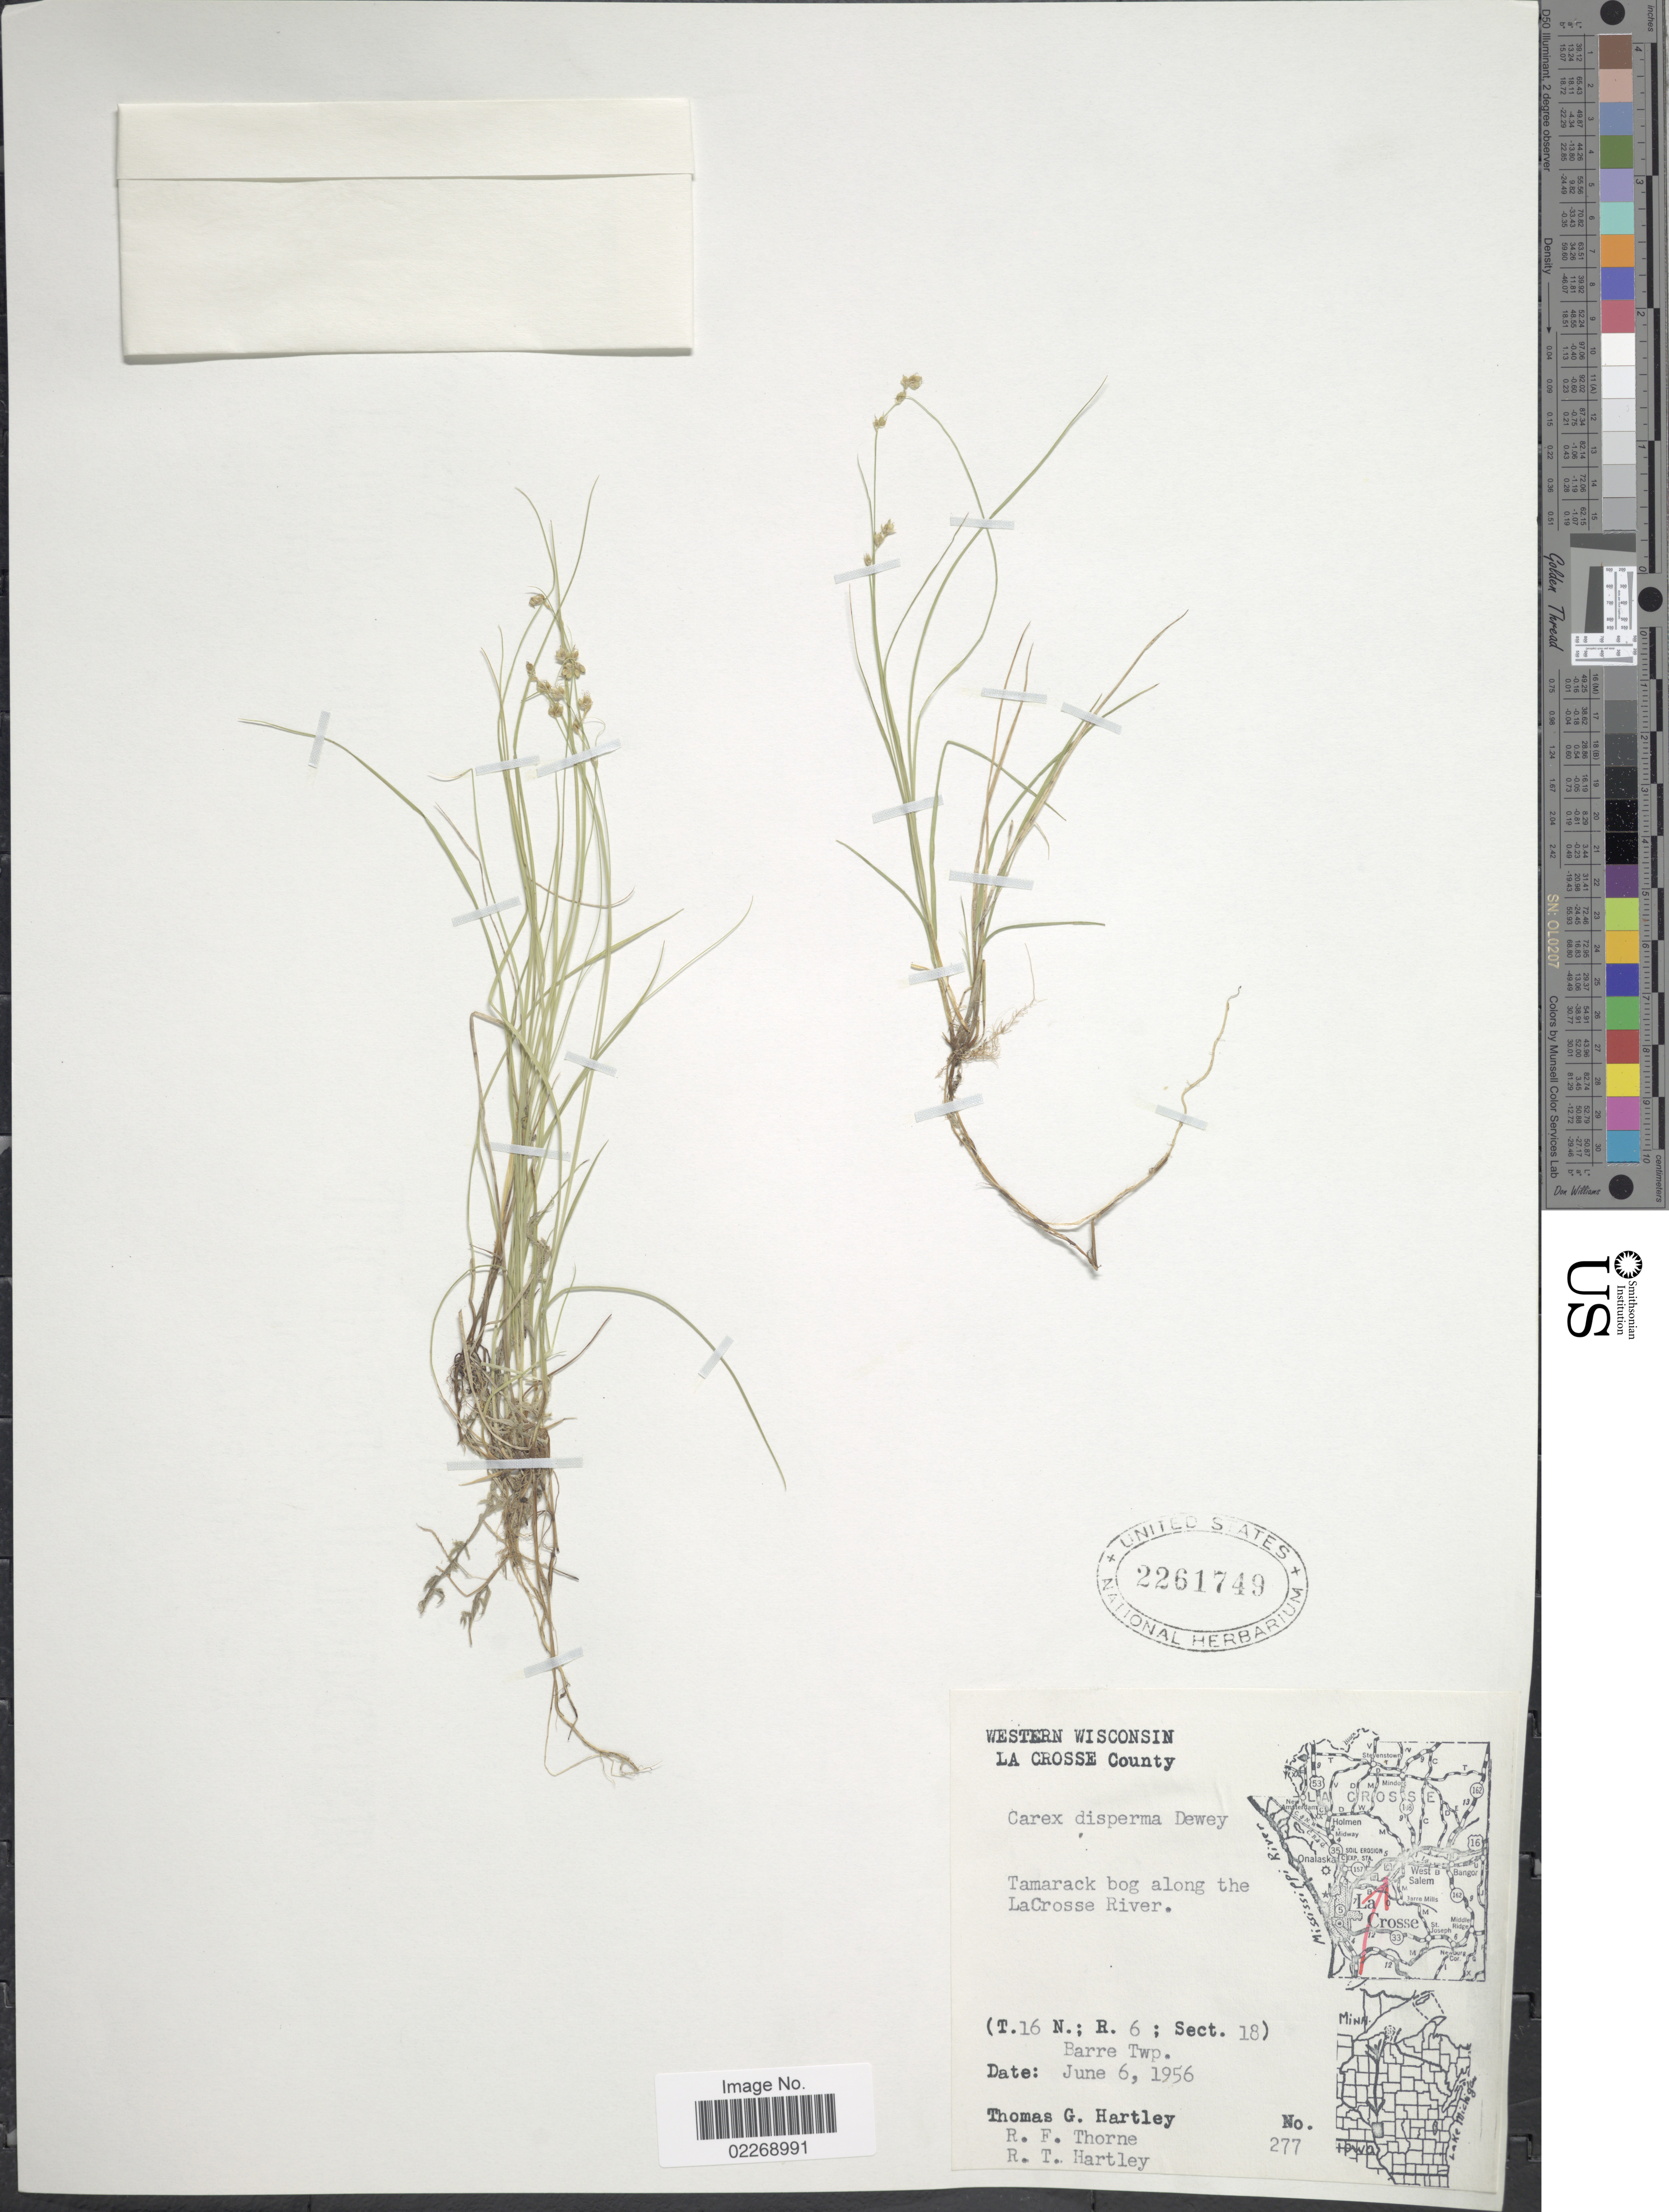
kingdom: Plantae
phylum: Tracheophyta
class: Liliopsida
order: Poales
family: Cyperaceae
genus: Carex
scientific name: Carex disperma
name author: Dewey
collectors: T. G. Hartley, R. F. Thorne & R. T. Hartley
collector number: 277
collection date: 1956-06-06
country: United States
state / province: Wisconsin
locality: Western Wisconsin, La Crosse County, Tamarack bog along the LaCrosse River (T. 16 N.; R. 6 ; Sect. 18) Barre Twp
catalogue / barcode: US 2261749